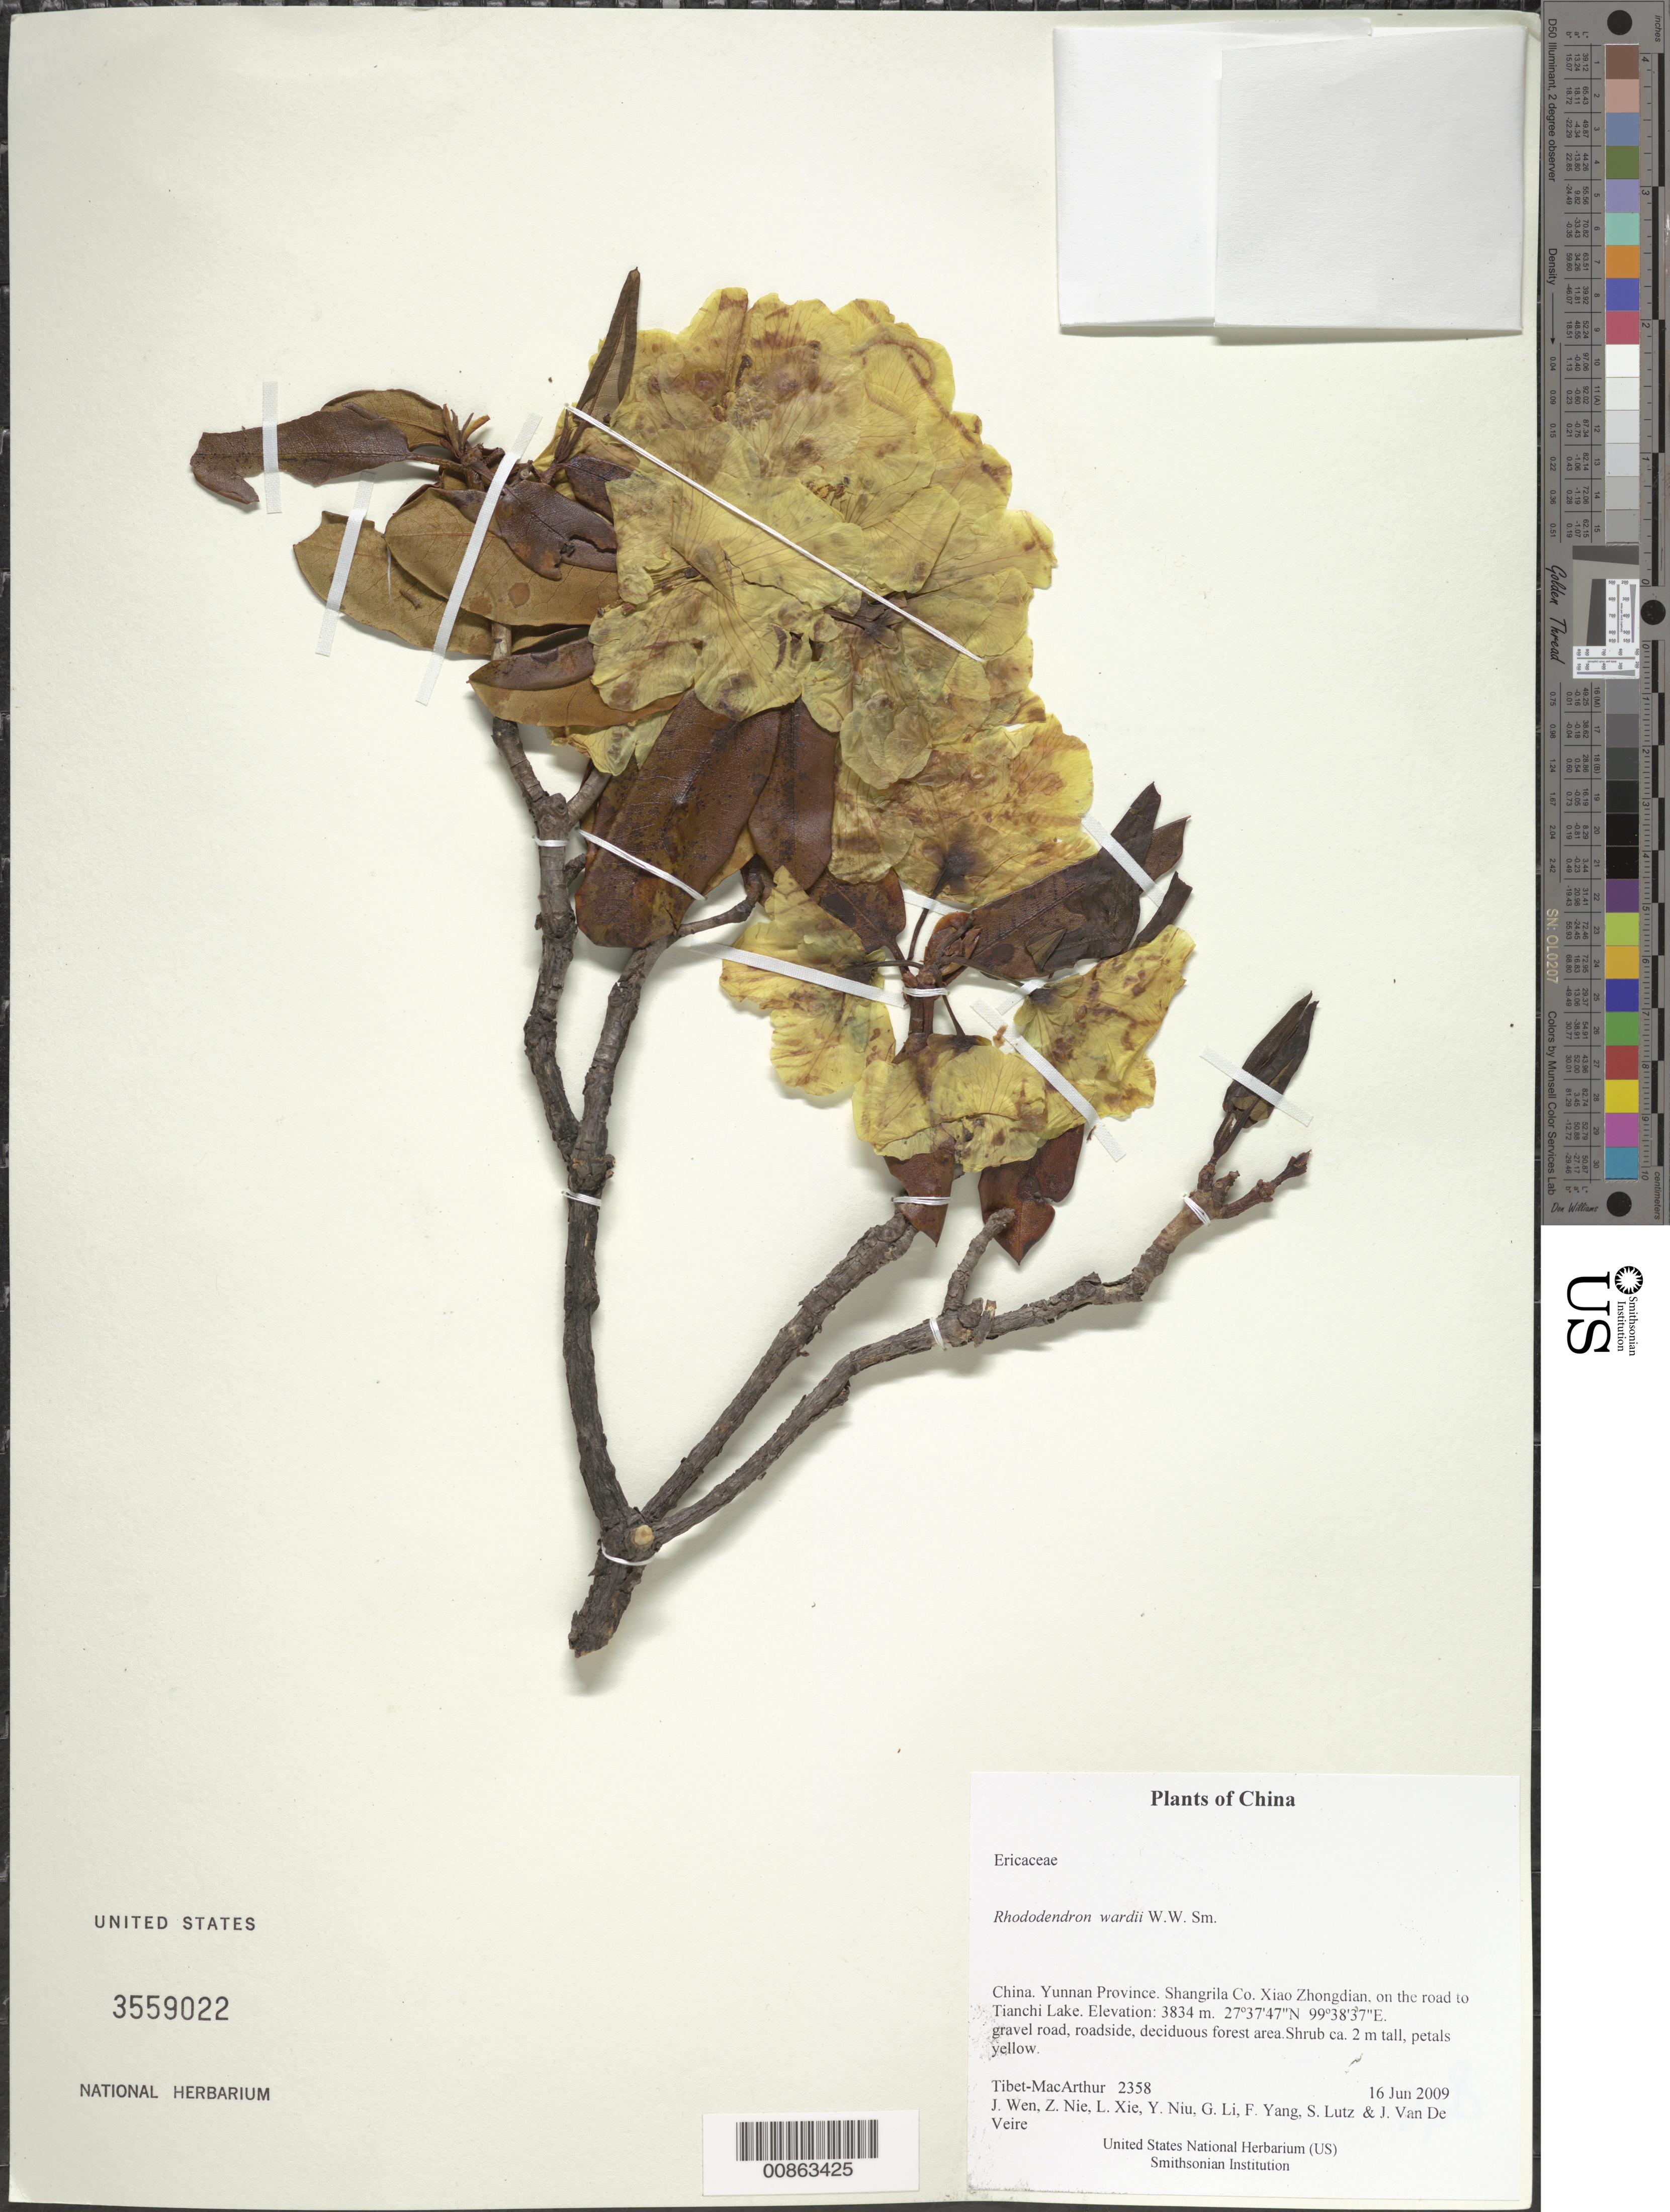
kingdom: Plantae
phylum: Tracheophyta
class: Magnoliopsida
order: Ericales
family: Ericaceae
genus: Rhododendron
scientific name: Rhododendron wardii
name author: W.W. Sm.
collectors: Tibet-MacArthur, J. Wen, Z. Nie, L. Xie, Y. Niu, G. Li, F. Yang, S. Lutz & J. Van De Veire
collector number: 2358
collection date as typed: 16 Jun 2009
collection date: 2009-06-16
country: China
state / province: Yunnan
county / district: Shangrila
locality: Xiao Zhongdian, on the road to Tianchi Lake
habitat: gravel road, roadside, deciduous forest area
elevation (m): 3834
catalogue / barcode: US 3559022